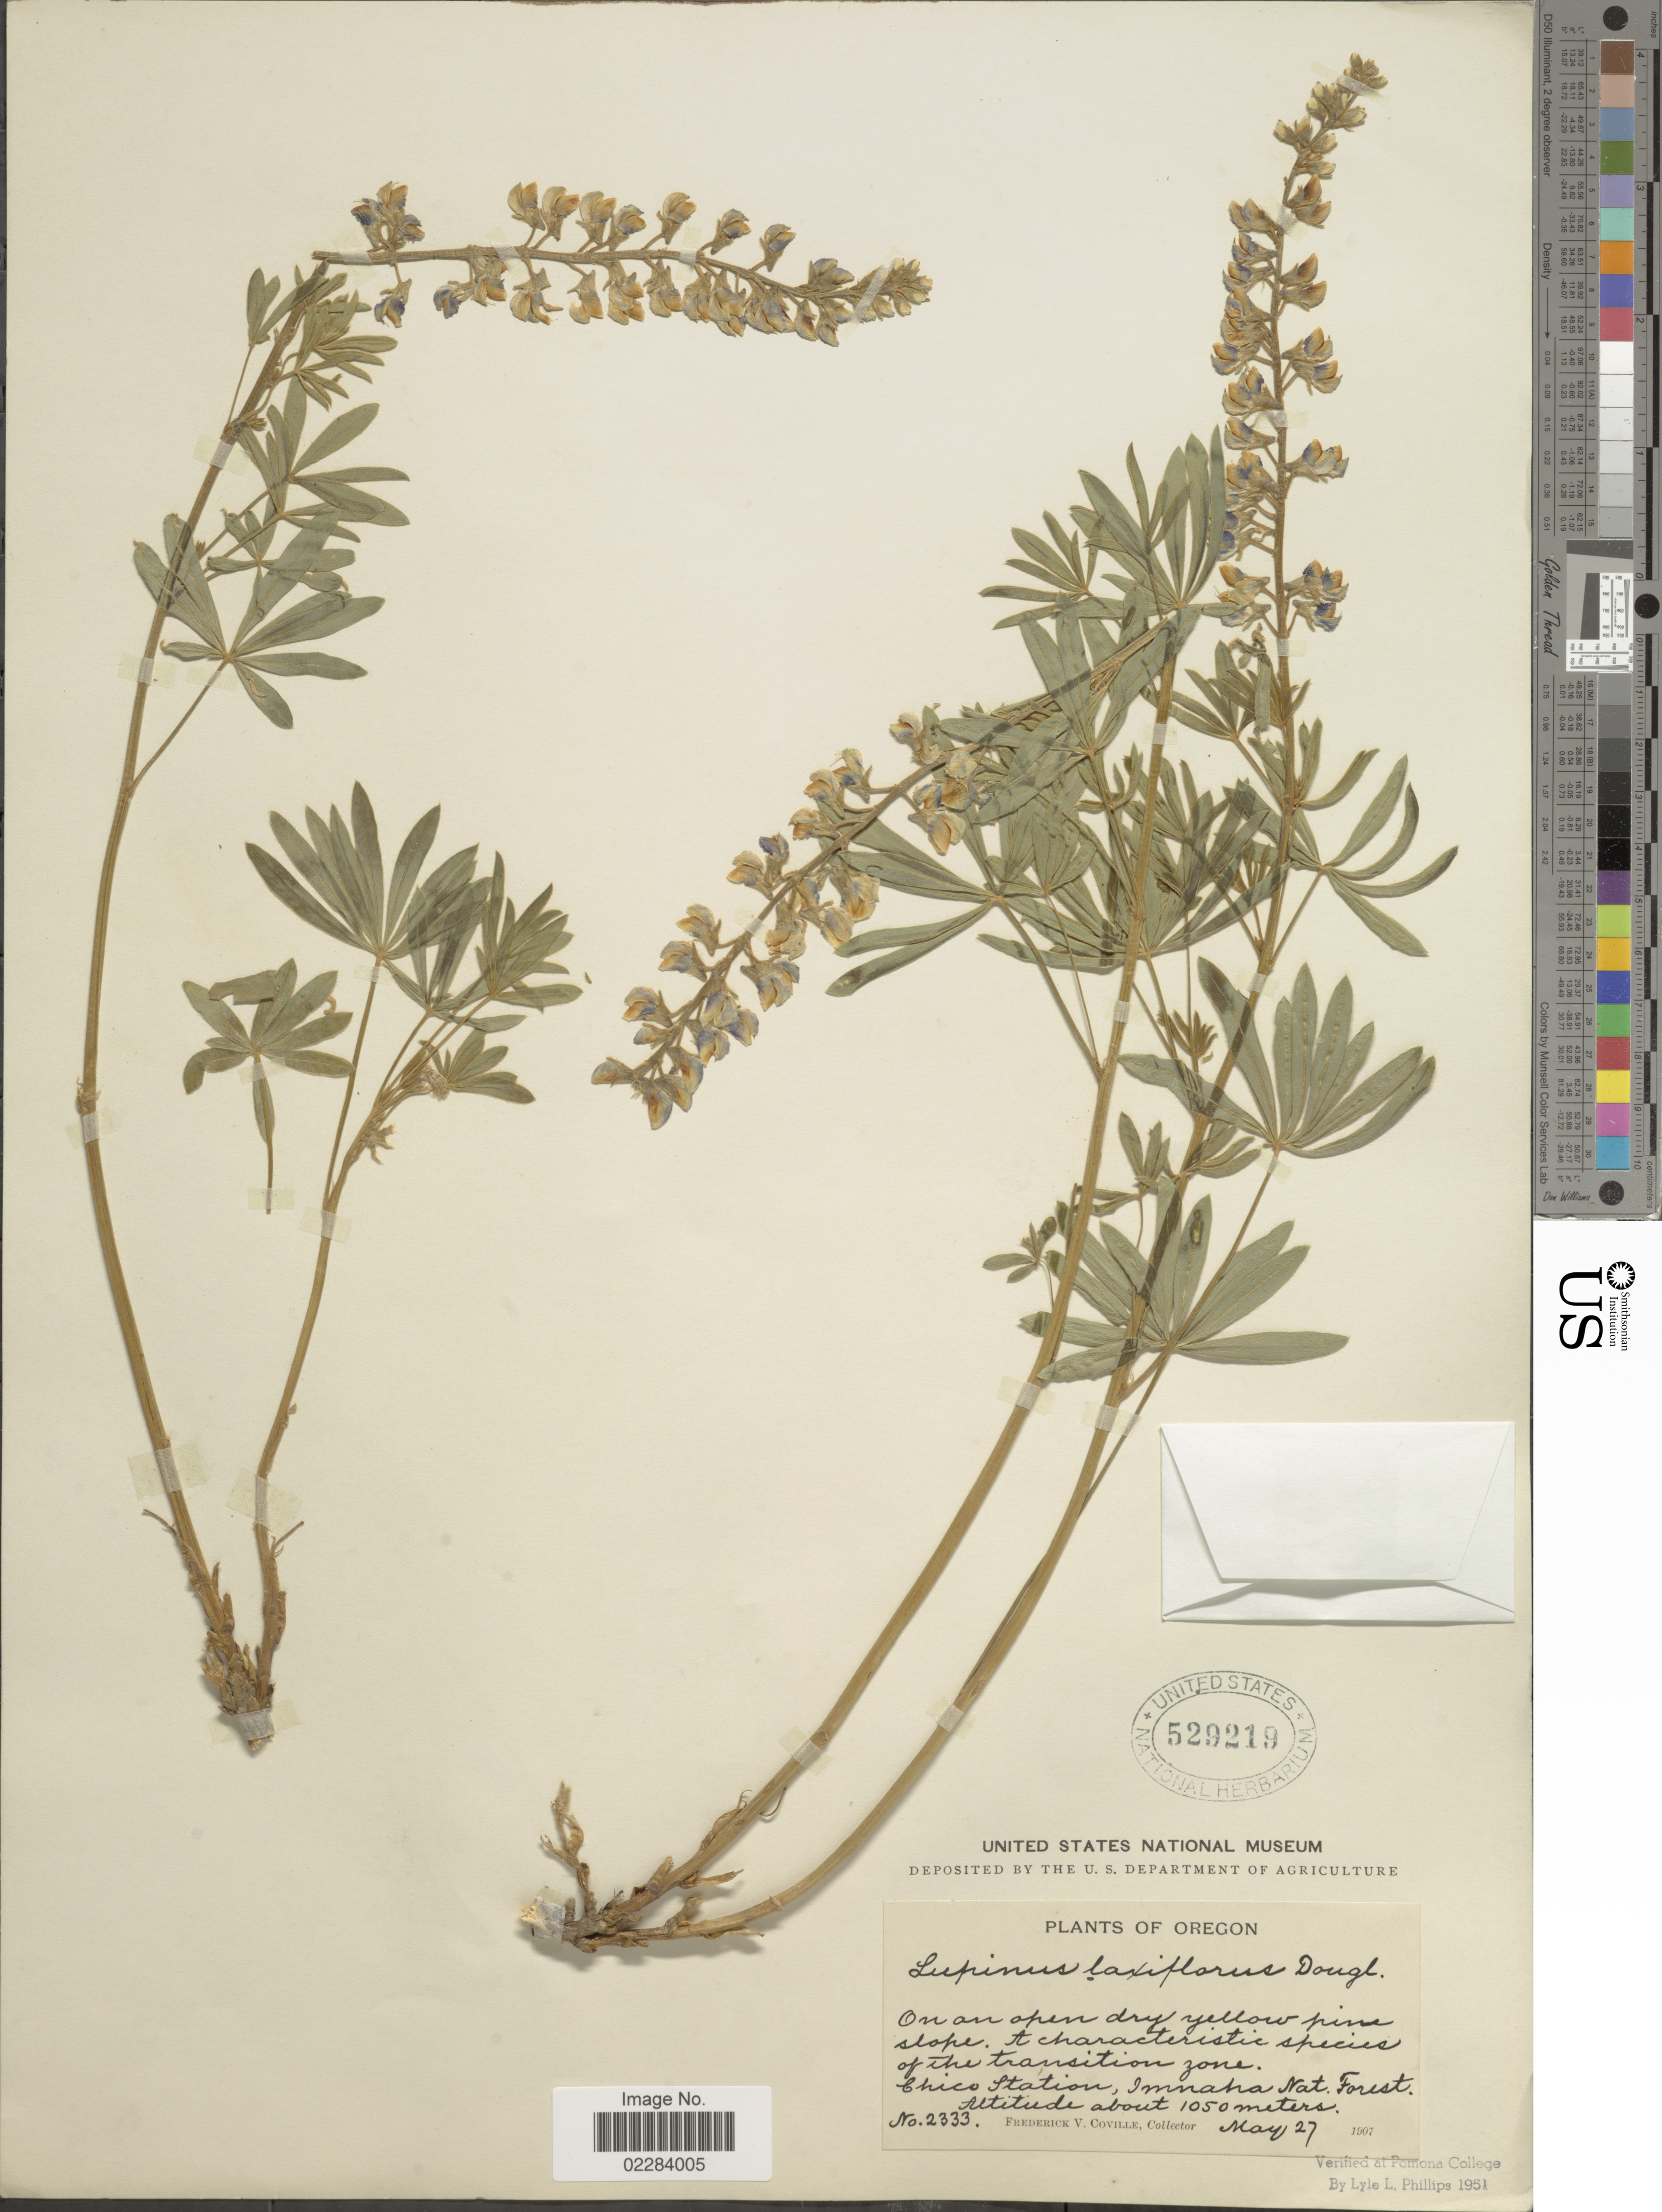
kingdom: Plantae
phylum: Tracheophyta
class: Magnoliopsida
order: Fabales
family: Fabaceae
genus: Lupinus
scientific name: Lupinus arbustus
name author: Lindl.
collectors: F. V. Coville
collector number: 2333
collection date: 1907-05-27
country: United States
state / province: Oregon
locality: On an open dry yellow pine slope. A characteristic species of the transition zone. Chico Station, Imnaha Nat. Forest.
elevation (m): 1050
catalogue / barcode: US 529219